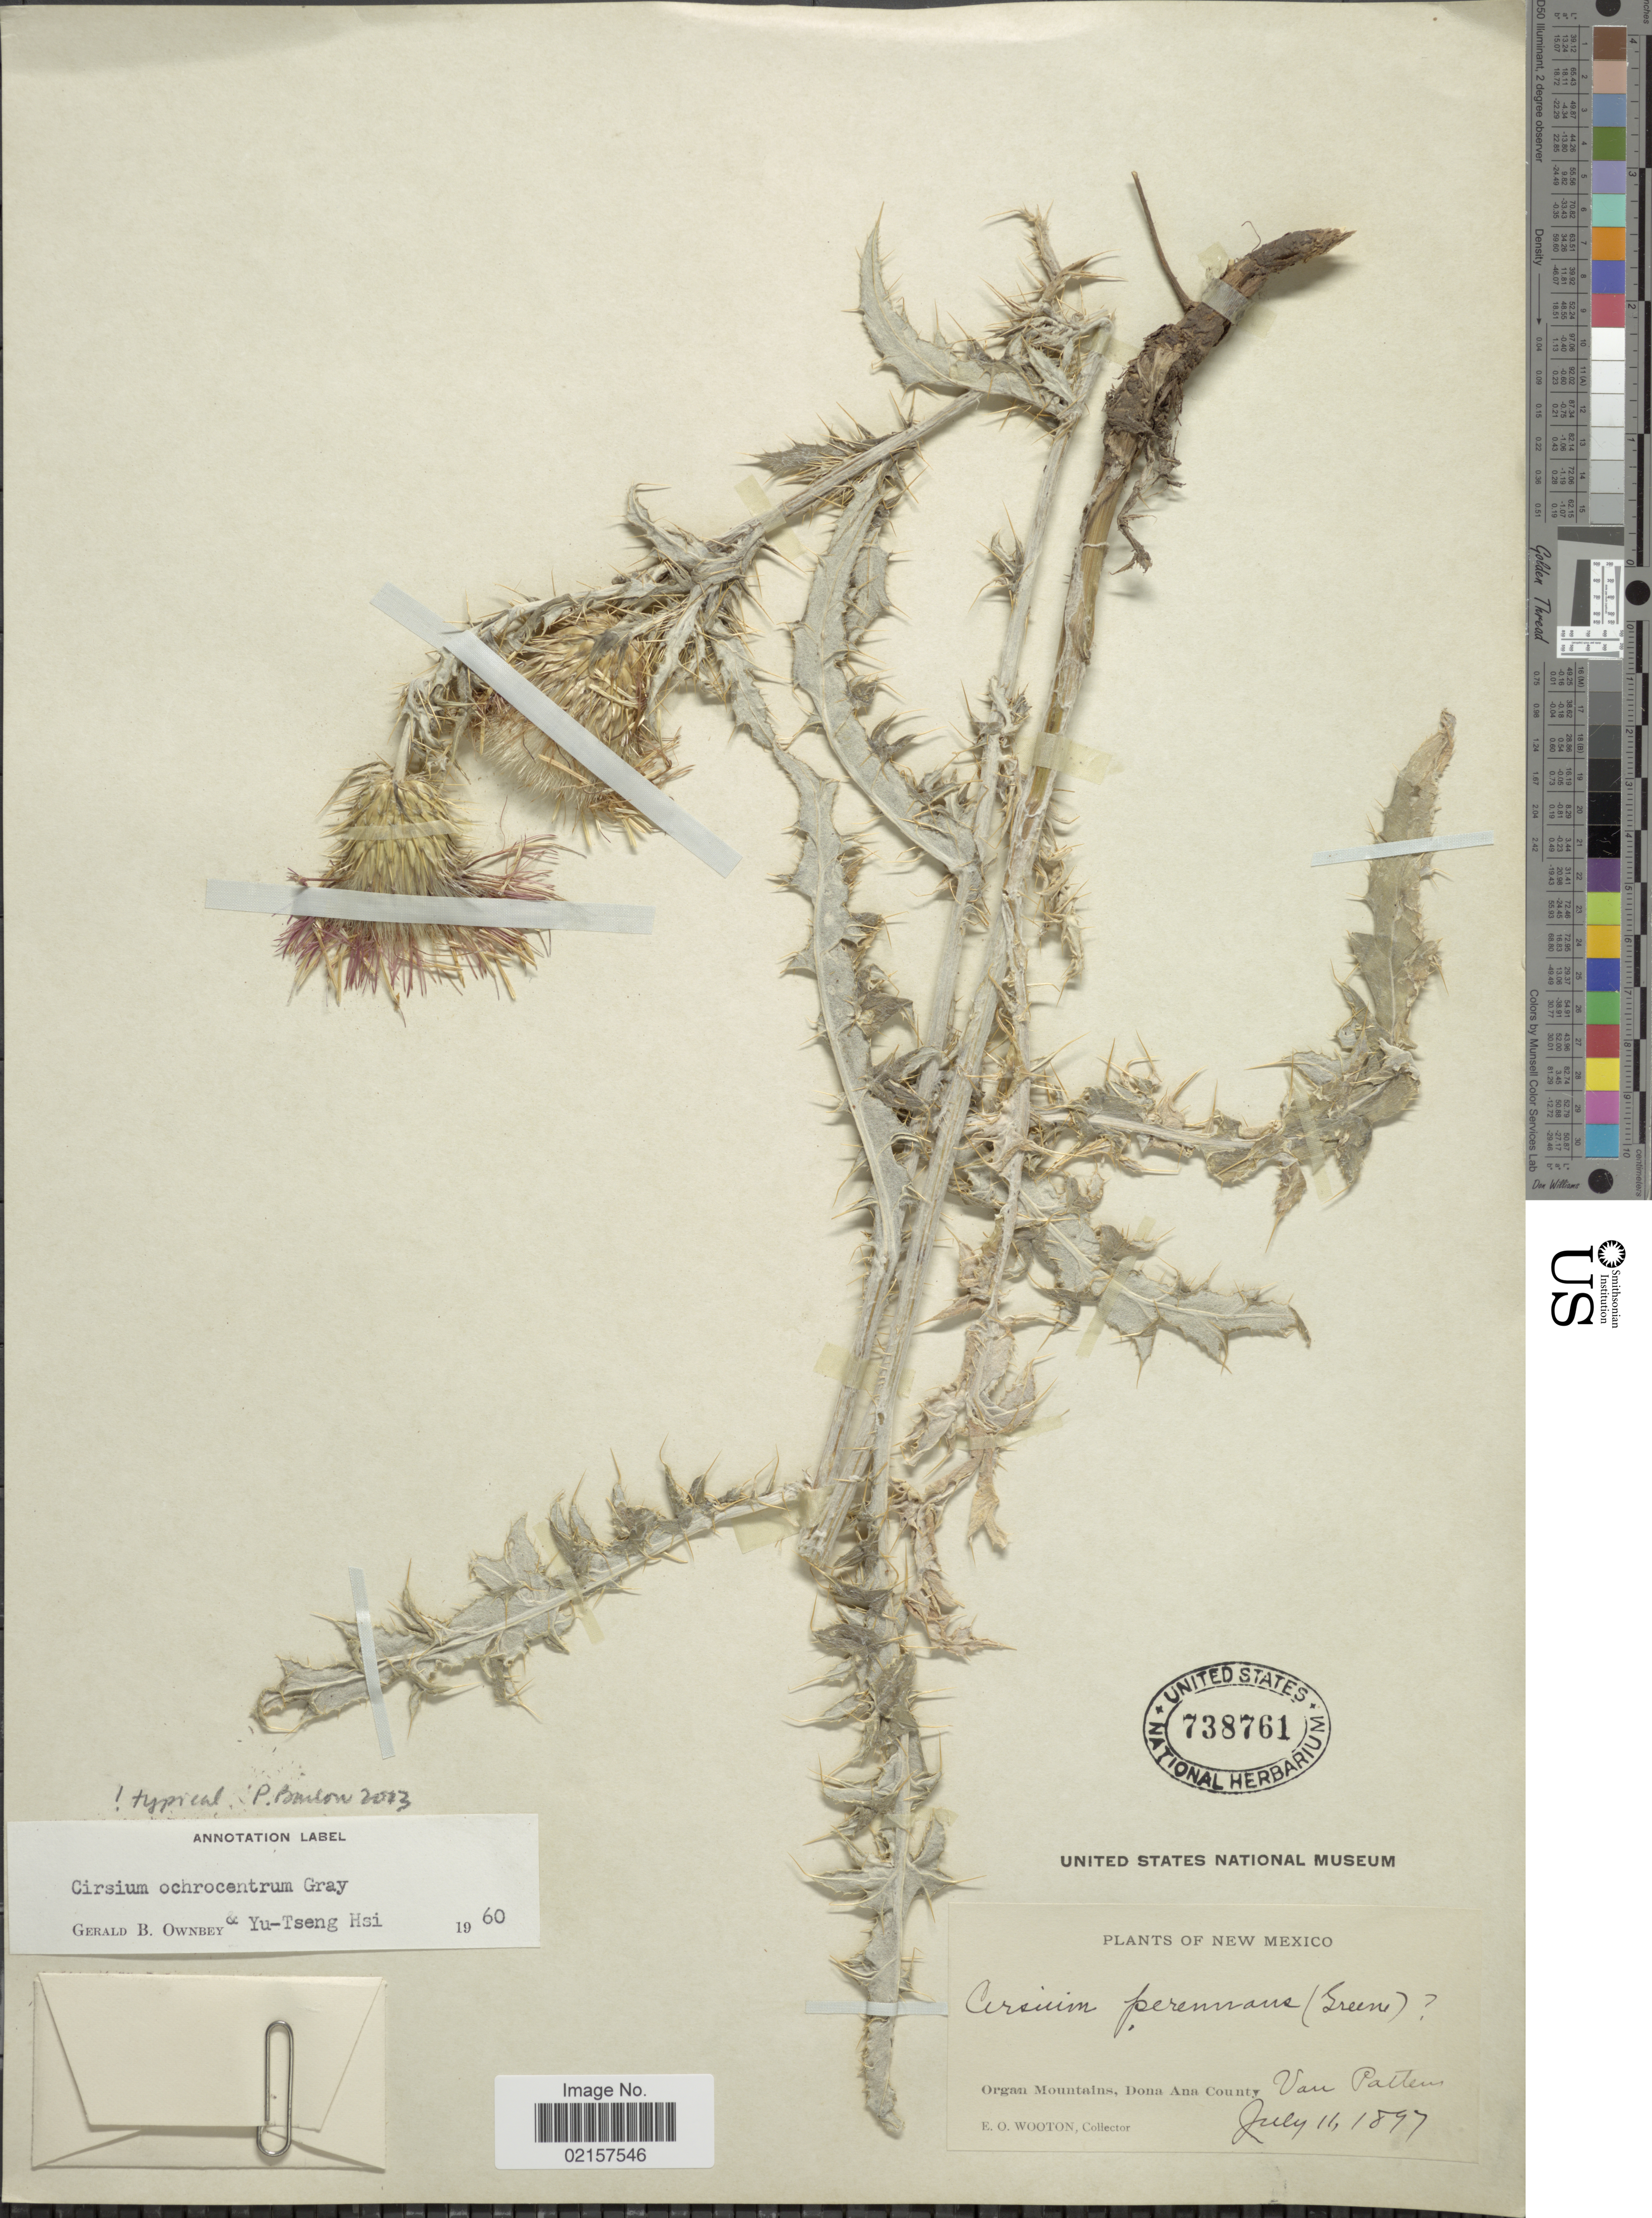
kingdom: Plantae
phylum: Tracheophyta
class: Magnoliopsida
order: Asterales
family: Asteraceae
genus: Cirsium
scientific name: Cirsium ochrocentrum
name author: A. Gray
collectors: E. O. Wooton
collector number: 11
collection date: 1897-07-11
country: United States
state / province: New Mexico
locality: Organ Mountains, Dona Ana County, Van Patterns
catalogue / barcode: US 738761